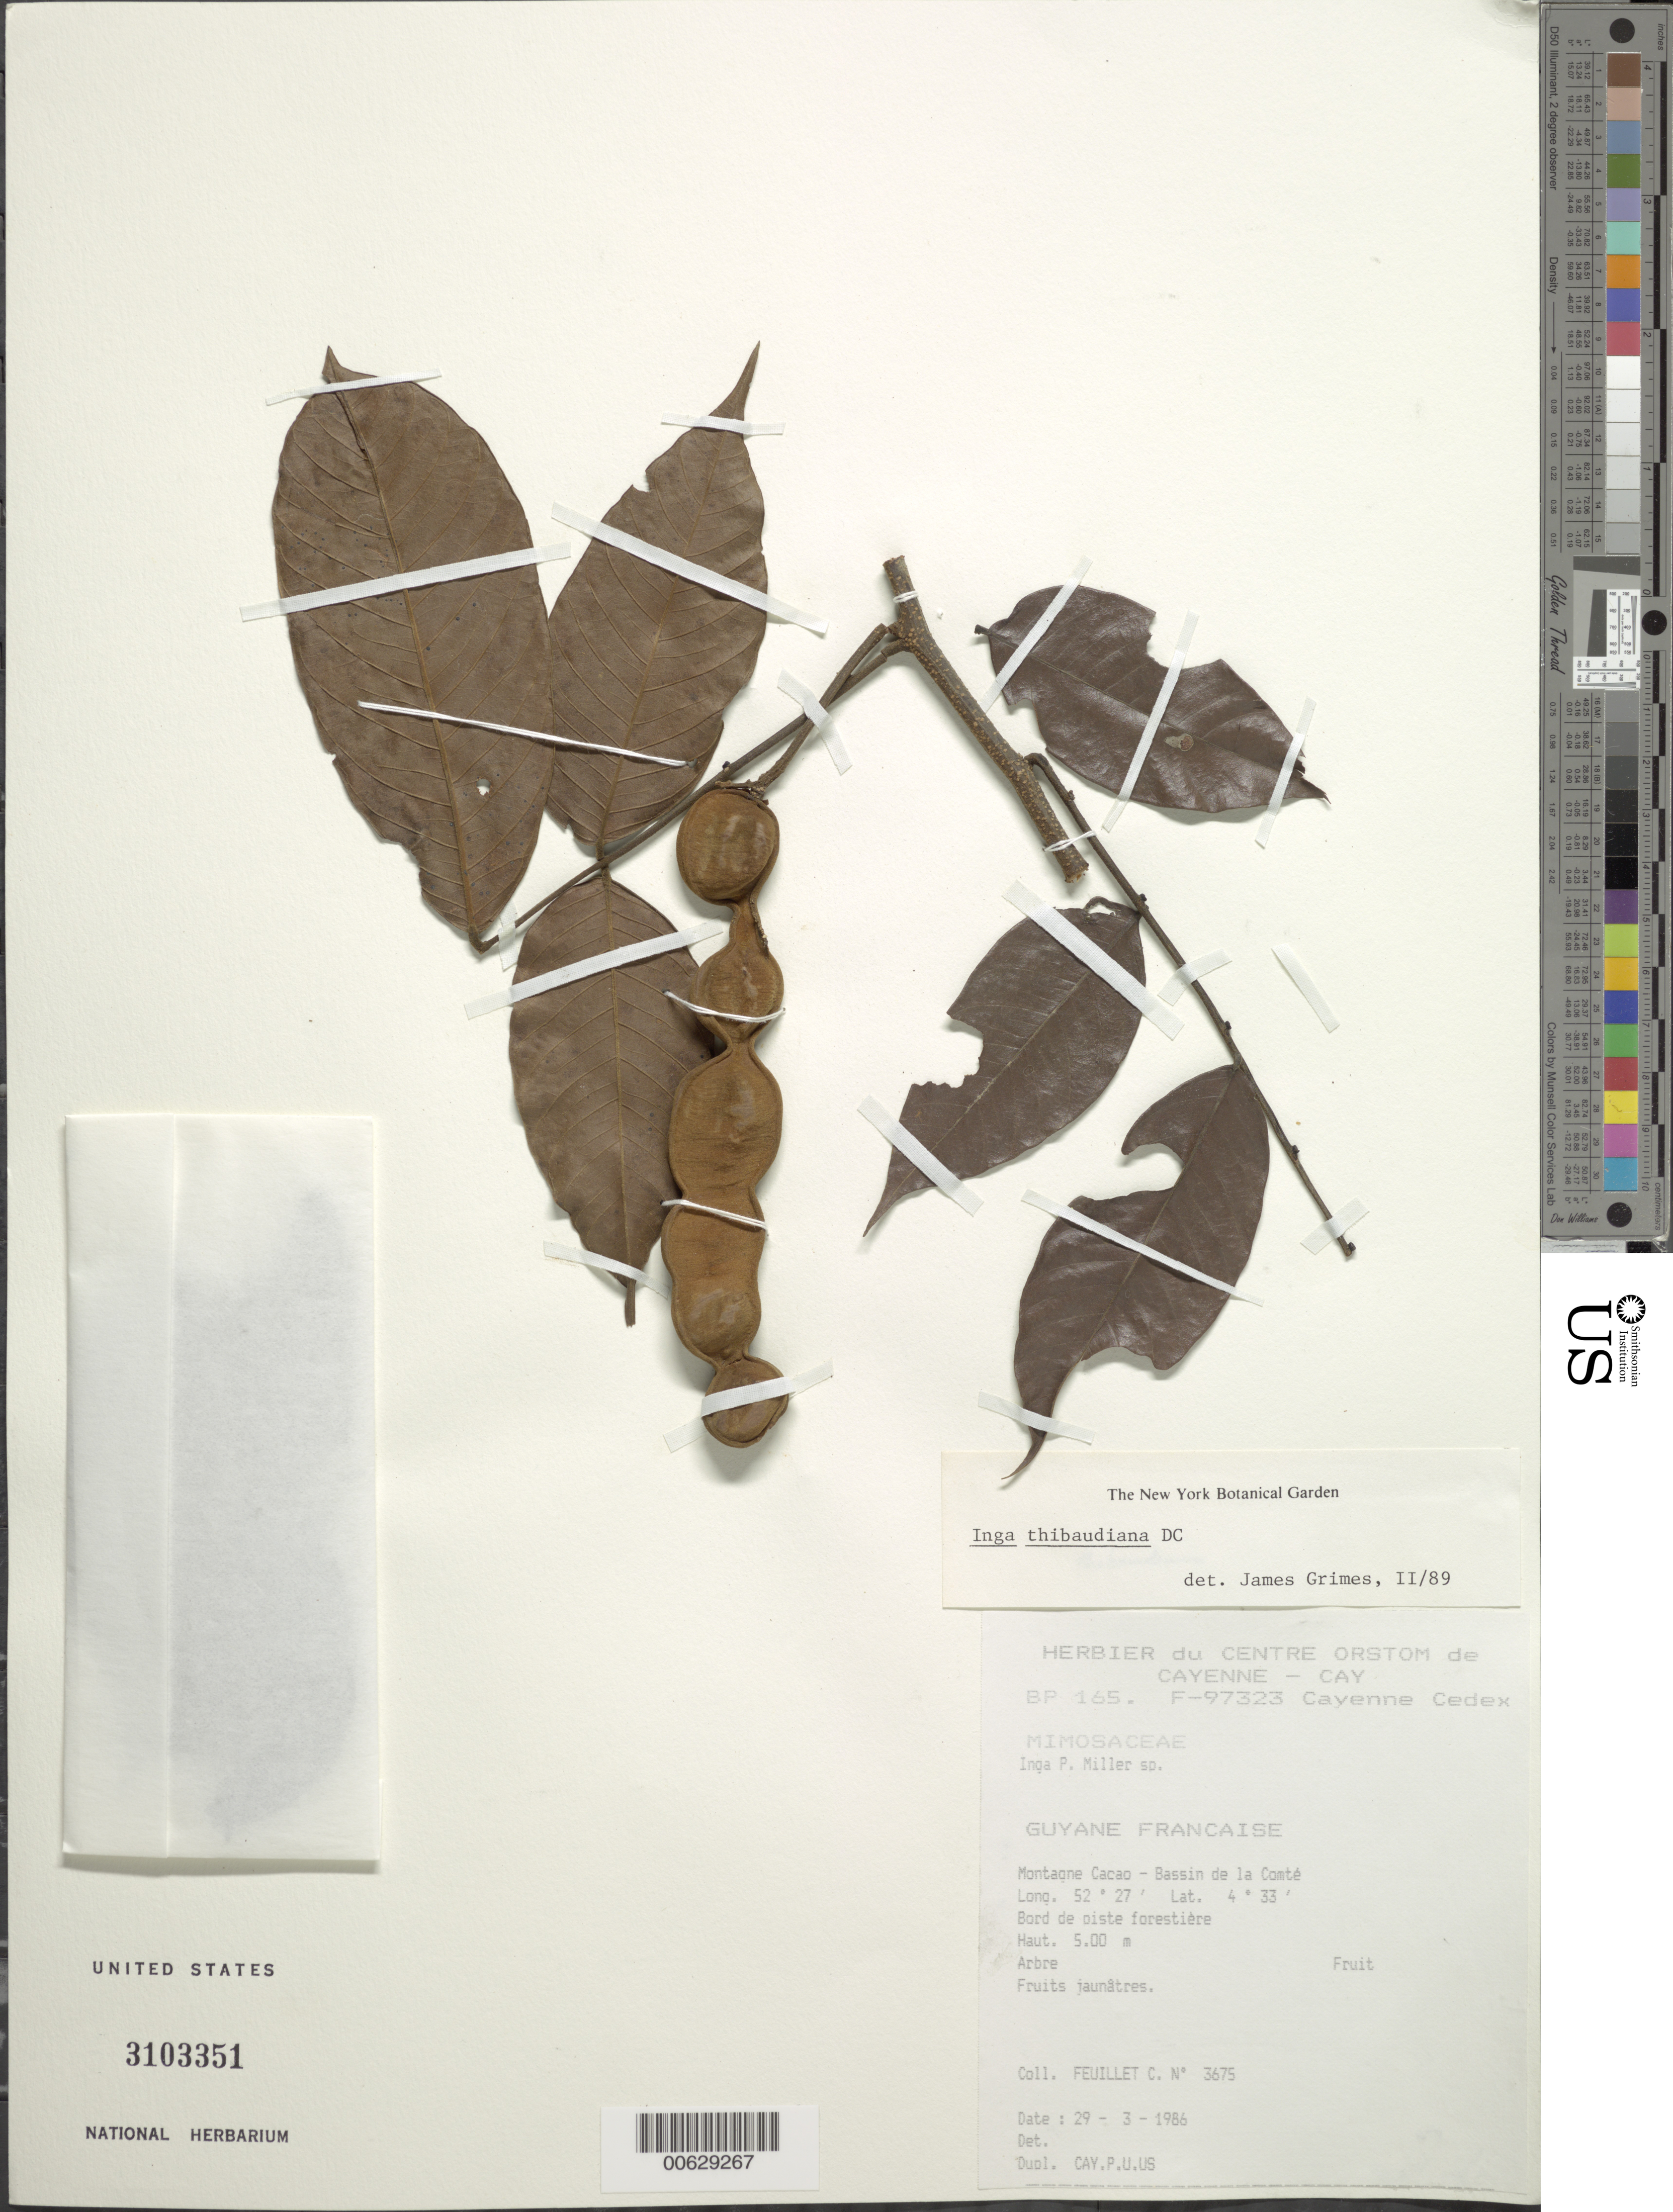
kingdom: Plantae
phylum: Tracheophyta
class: Magnoliopsida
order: Fabales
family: Fabaceae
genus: Inga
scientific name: Inga thibaudiana subsp. thibaudiana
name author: DC.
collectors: C. Feuillet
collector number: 3675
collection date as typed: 29-Mar-86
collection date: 1986-03-29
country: French Guiana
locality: Montagne Cacao, Bassin de la Comté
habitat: Bord de piste forestière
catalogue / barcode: US 3103351